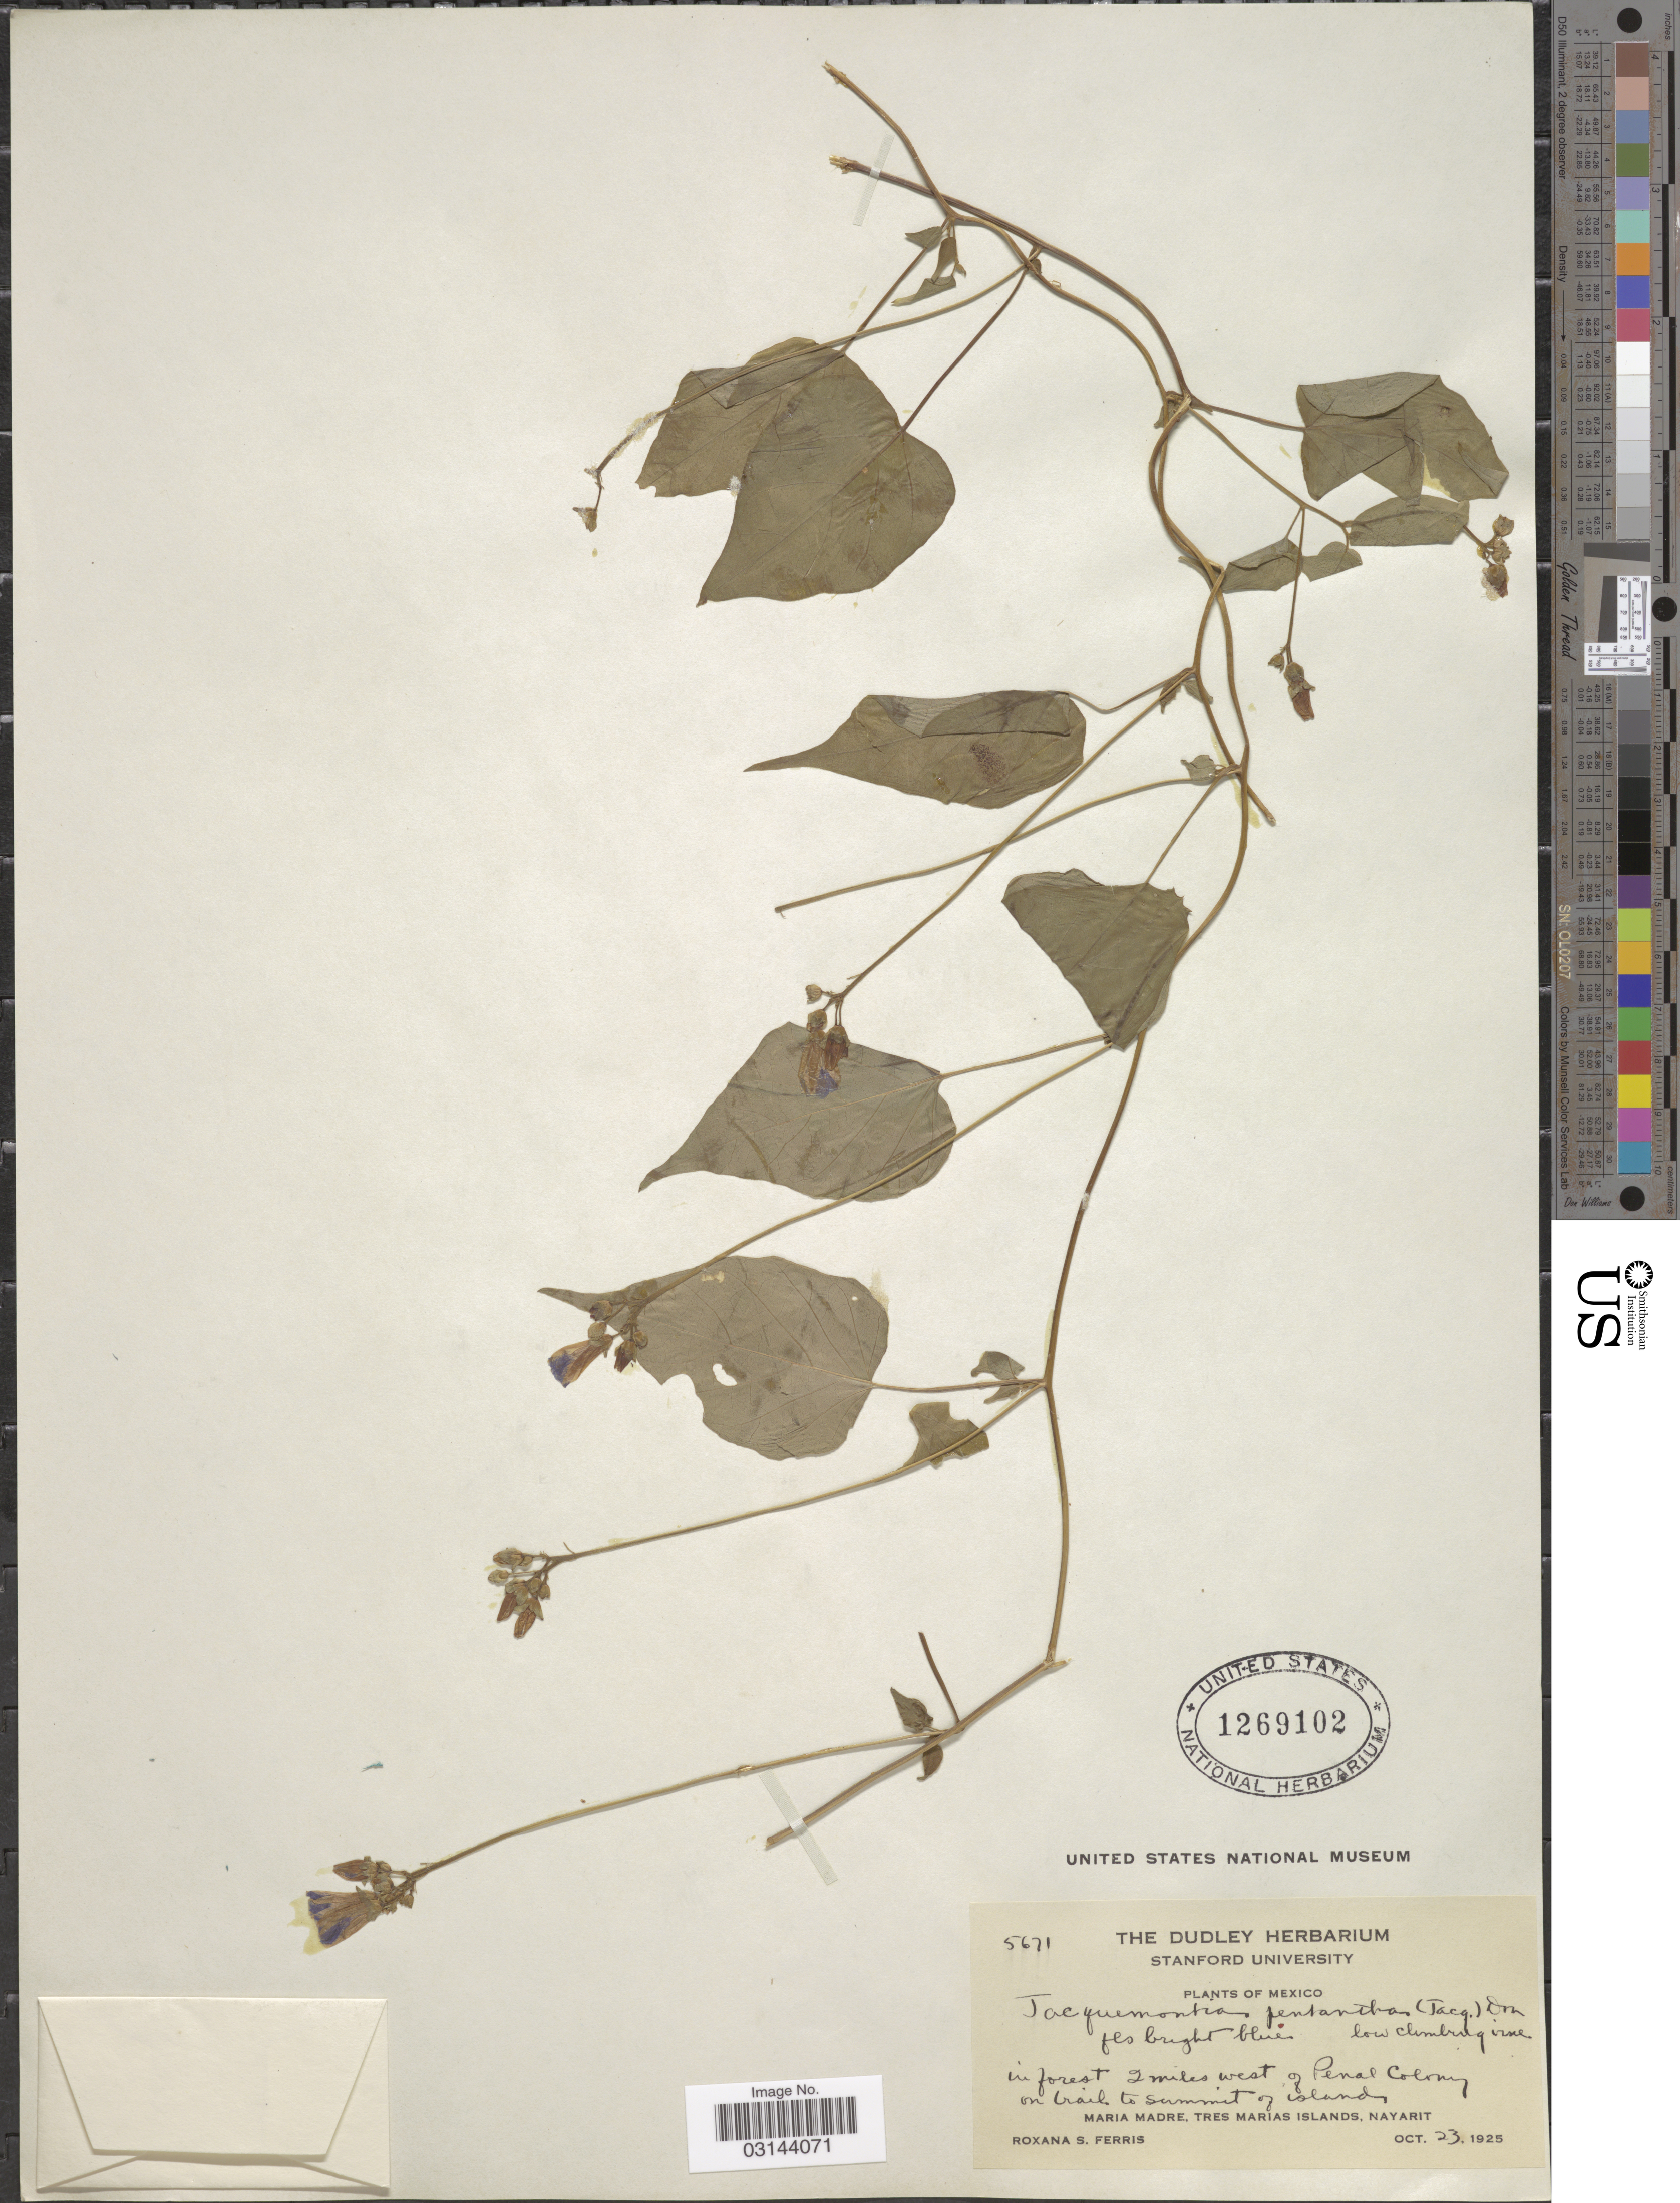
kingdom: Plantae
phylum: Tracheophyta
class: Magnoliopsida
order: Solanales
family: Convolvulaceae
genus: Jacquemontia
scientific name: Jacquemontia pentanthos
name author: (Jacq.) G. Don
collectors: R. S. Ferris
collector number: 5671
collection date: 1925-10-23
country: Mexico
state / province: Nayarit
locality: In forest 2 miles west of Penal Colony on trail to summit of island, Maria Madre, Tres Marias Islands, Nayarit.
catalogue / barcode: US 1269102